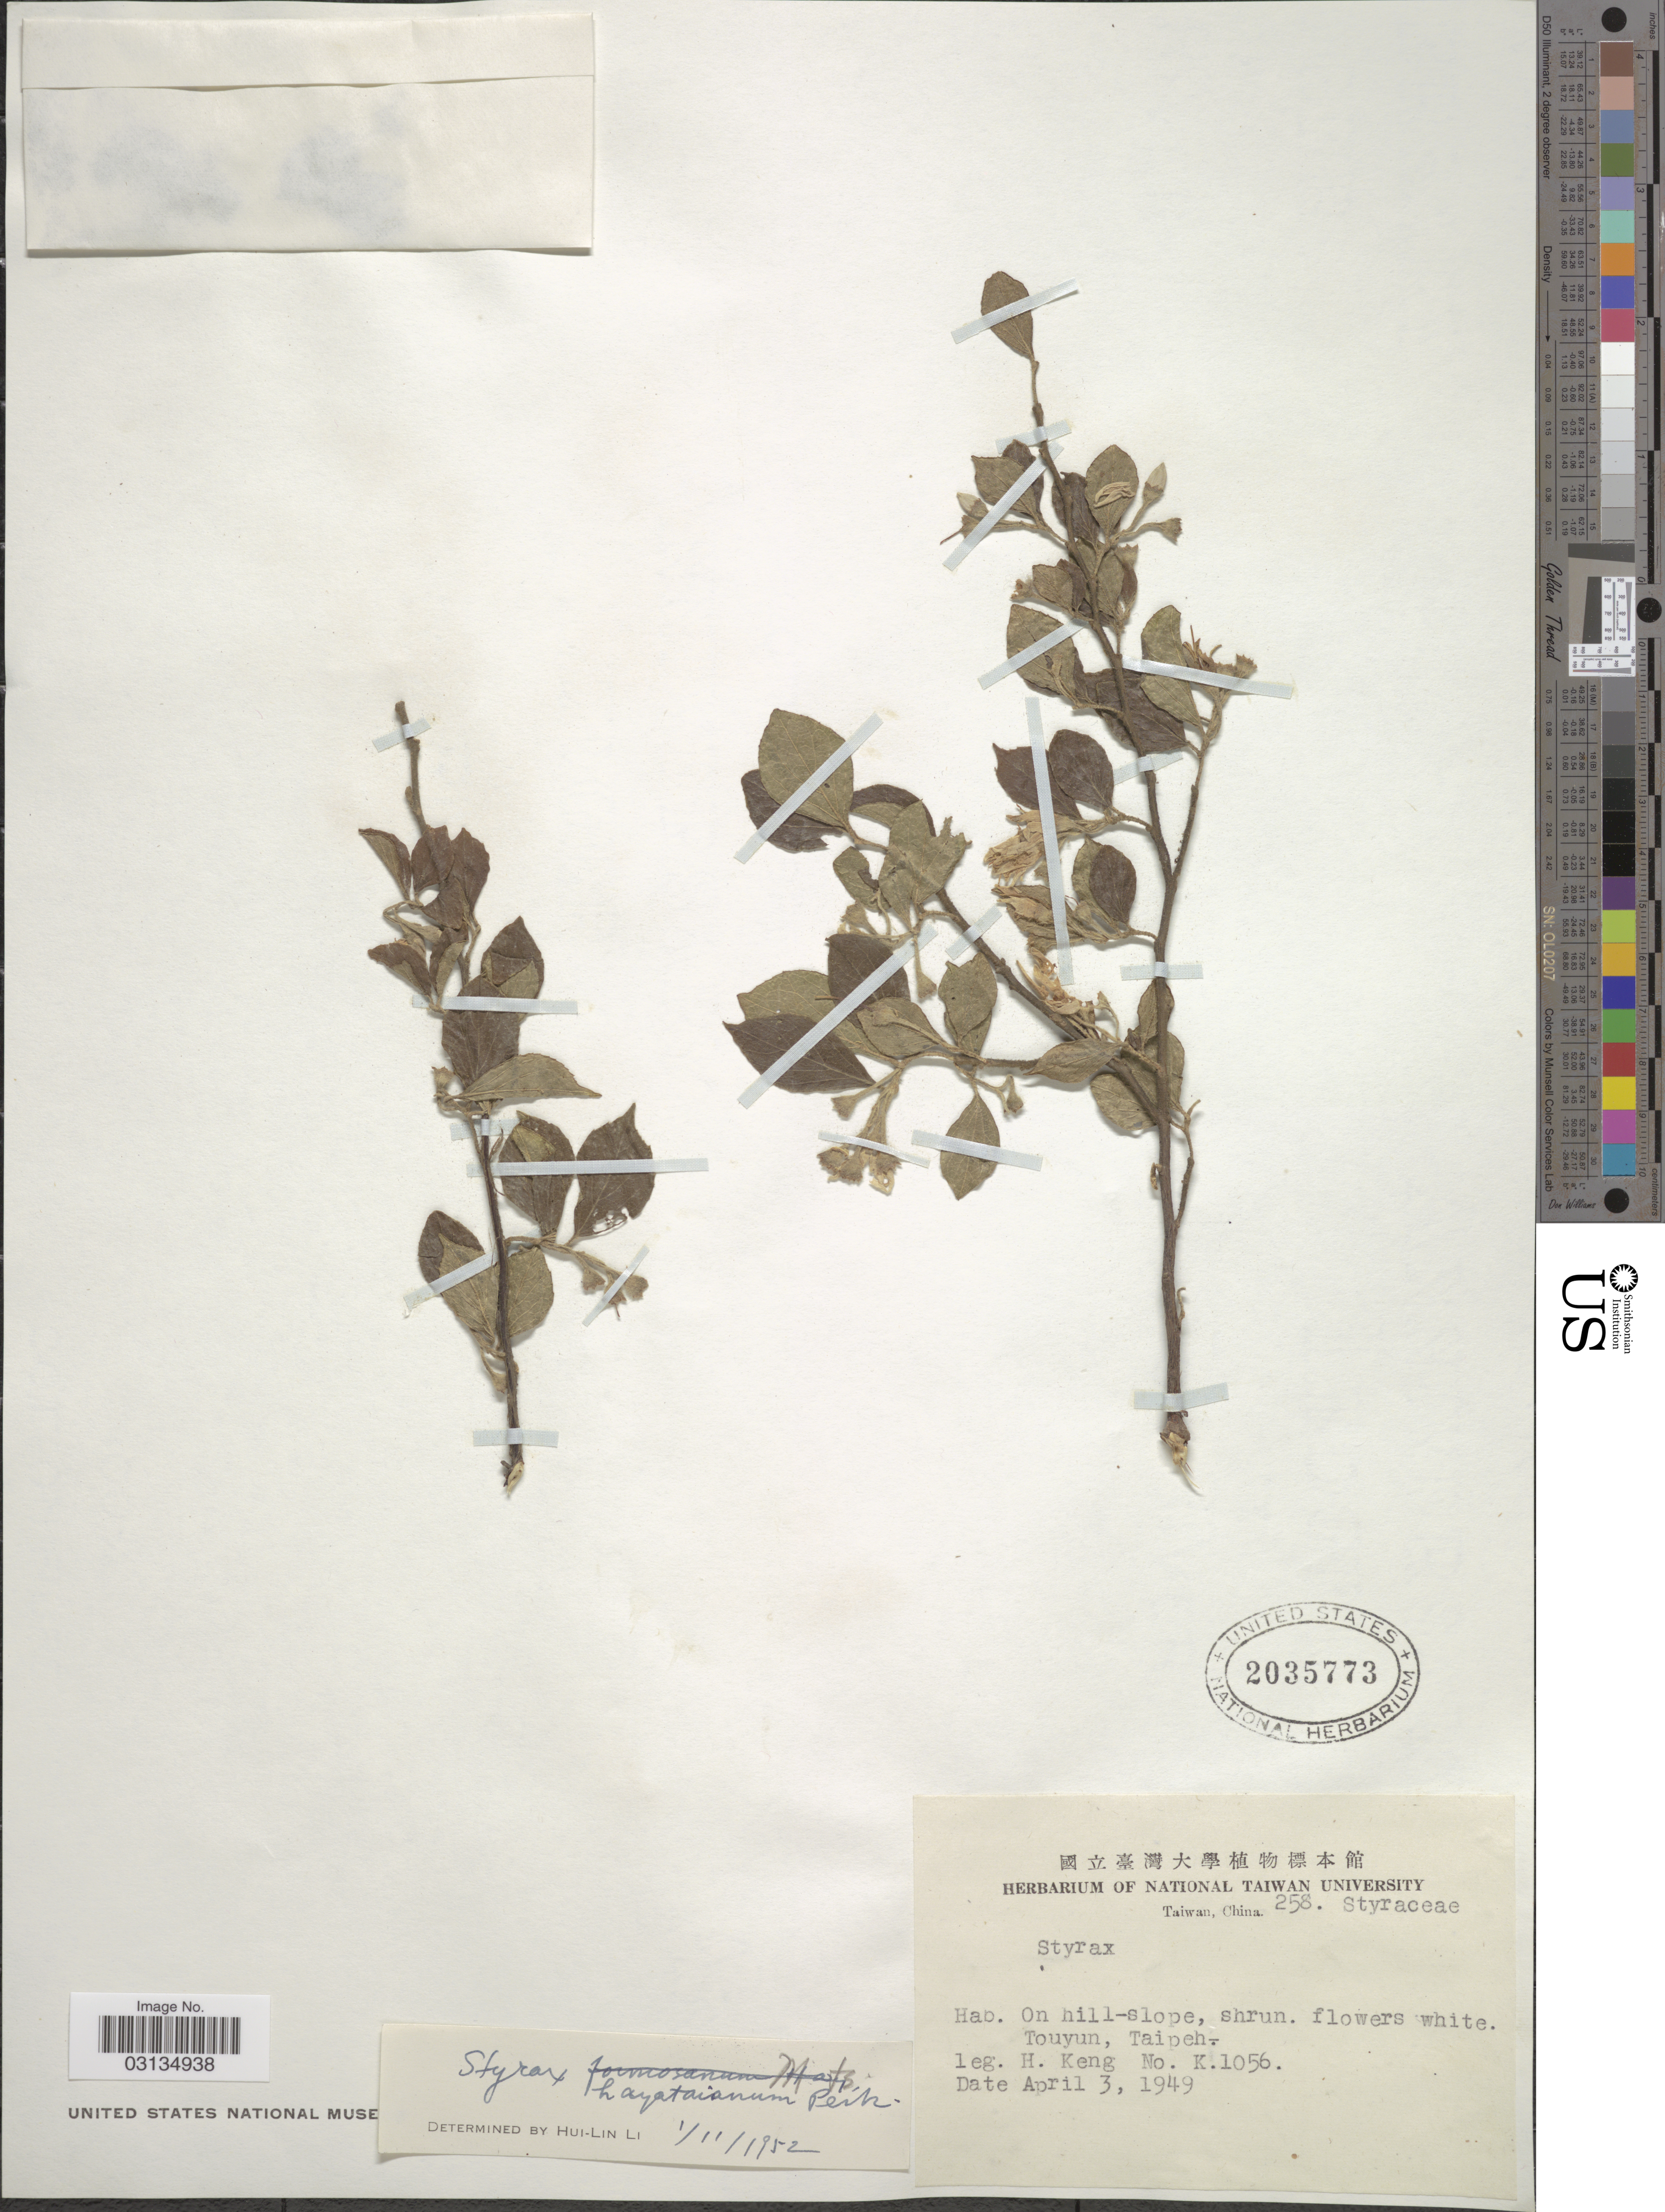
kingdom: Plantae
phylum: Tracheophyta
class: Magnoliopsida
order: Ericales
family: Styracaceae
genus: Styrax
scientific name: Styrax hayataianus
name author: Perkins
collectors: H. Keng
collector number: K1056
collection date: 1949-04-03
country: Taiwan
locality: Touyun, Taipeh.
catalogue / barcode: US 2035773